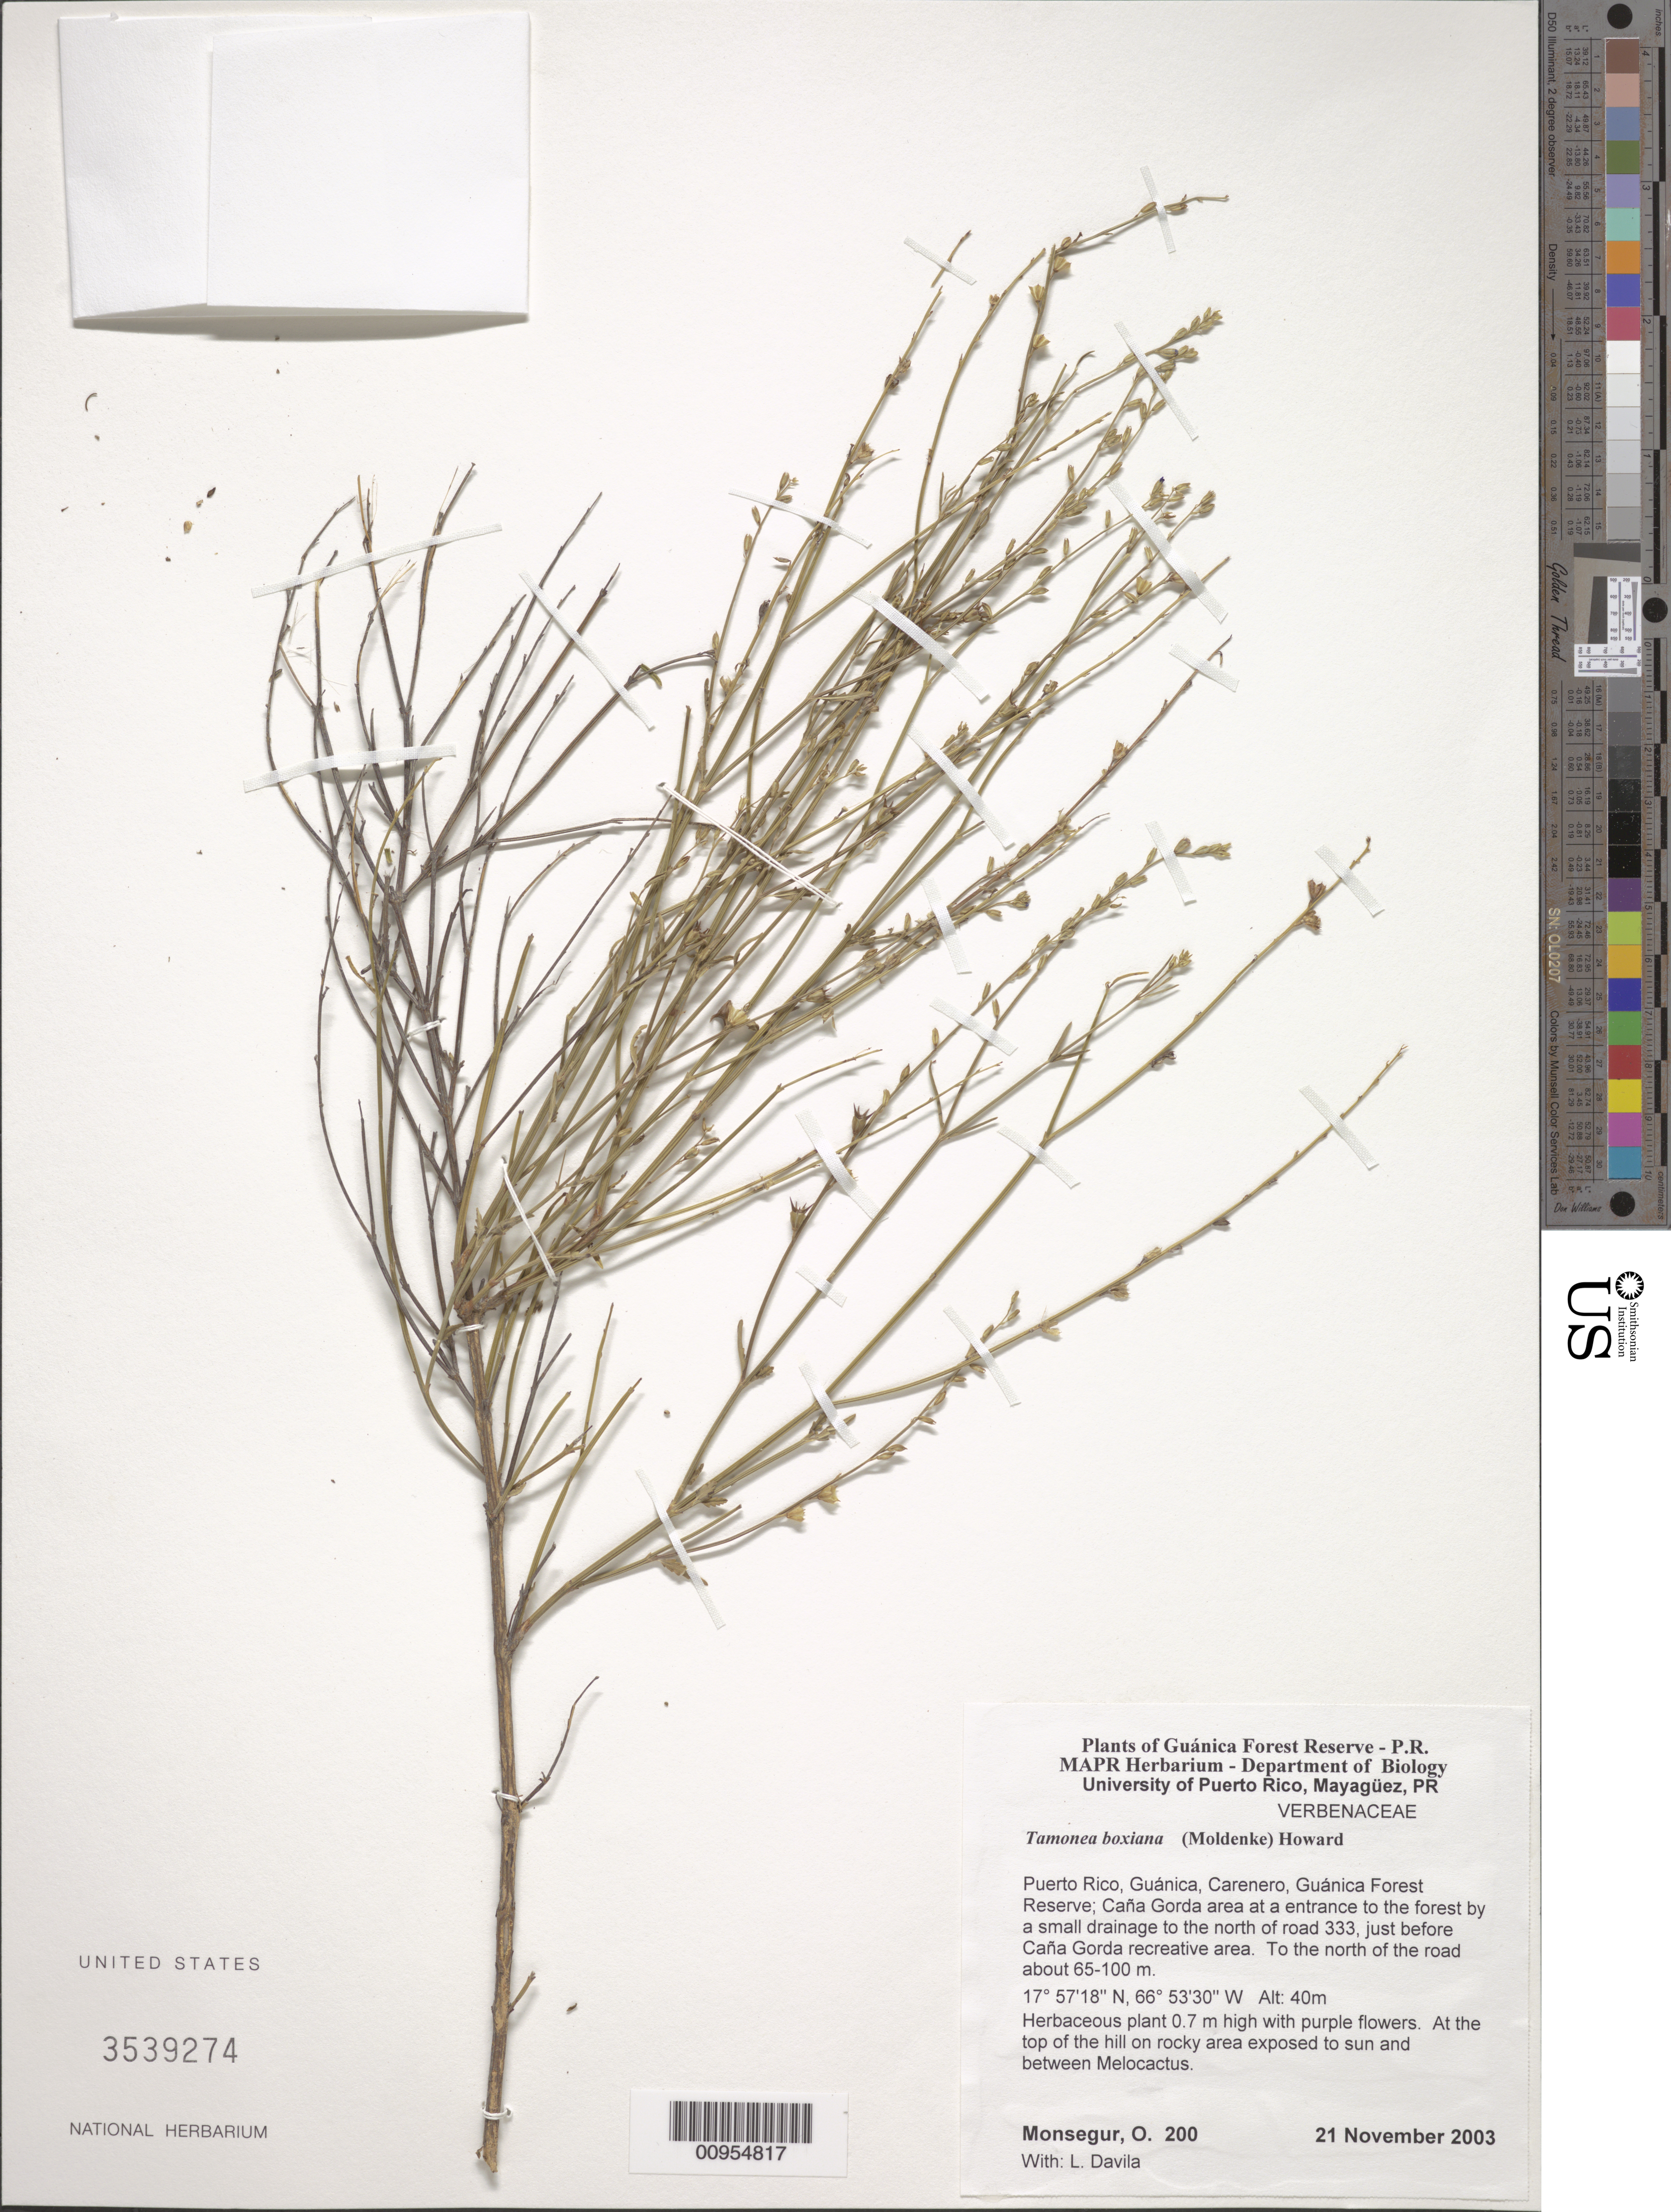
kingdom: Plantae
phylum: Tracheophyta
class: Magnoliopsida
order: Lamiales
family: Verbenaceae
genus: Tamonea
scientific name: Tamonea boxiana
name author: (Moldenke) R.A. Howard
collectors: O. Monsegur & L. Dávila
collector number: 200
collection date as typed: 21 Nov 2003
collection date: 2003-11-21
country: Puerto Rico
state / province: Guánica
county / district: Carenero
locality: Guánica Forest Reserve; Caña Gorda area at a entrance to the forest by a small drainage to the north of road 333, just before Caña Gorda recreative area. To the north of the road about 65-100 m.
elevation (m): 40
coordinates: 17.57176, 66.53299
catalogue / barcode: US 3539274